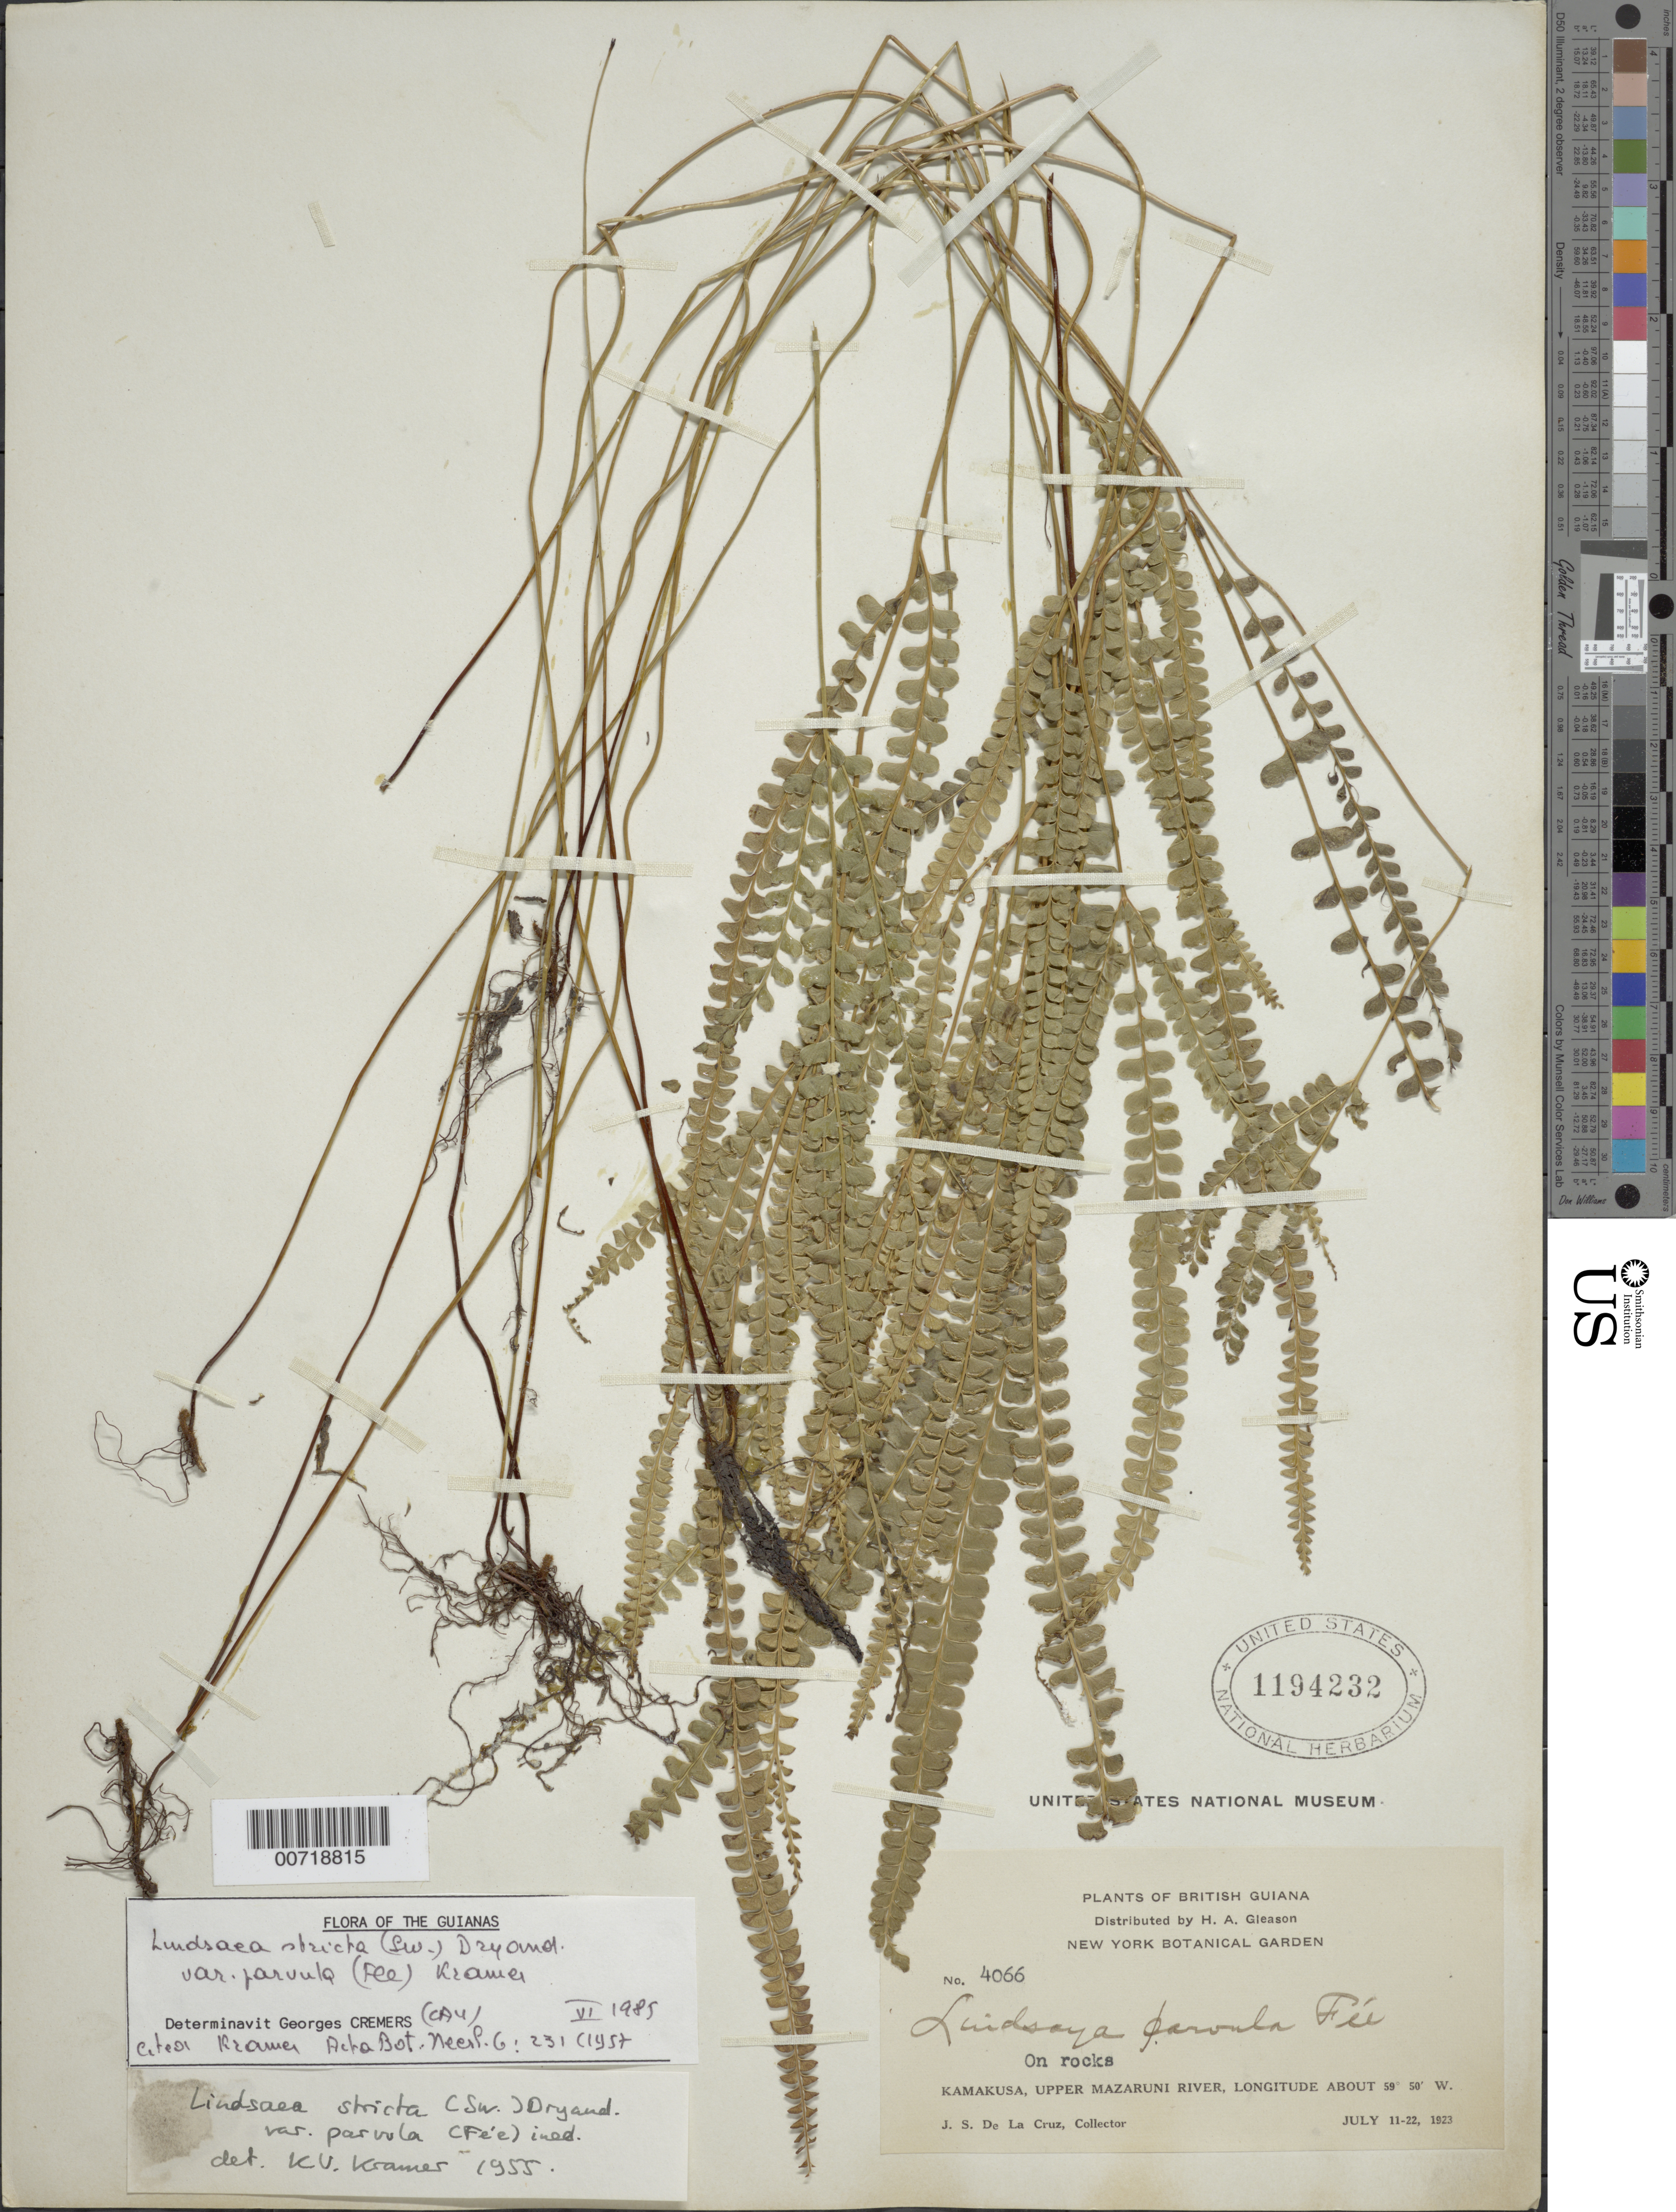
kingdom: Plantae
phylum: Tracheophyta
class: Polypodiopsida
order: Polypodiales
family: Lindsaeaceae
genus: Lindsaea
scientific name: Lindsaea stricta var. parvula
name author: (Fée) K.U. Kramer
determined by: Cremers, Georges A.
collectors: J. S. de la Cruz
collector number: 4066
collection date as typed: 11-Jul-23 to 22-Jul-23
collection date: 1923-07-11/1923-07-22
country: Guyana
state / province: Cuyuni-Mazaruni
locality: Kamakusa, Upper Mazaruni R.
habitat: On rocks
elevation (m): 100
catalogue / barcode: US 1194232